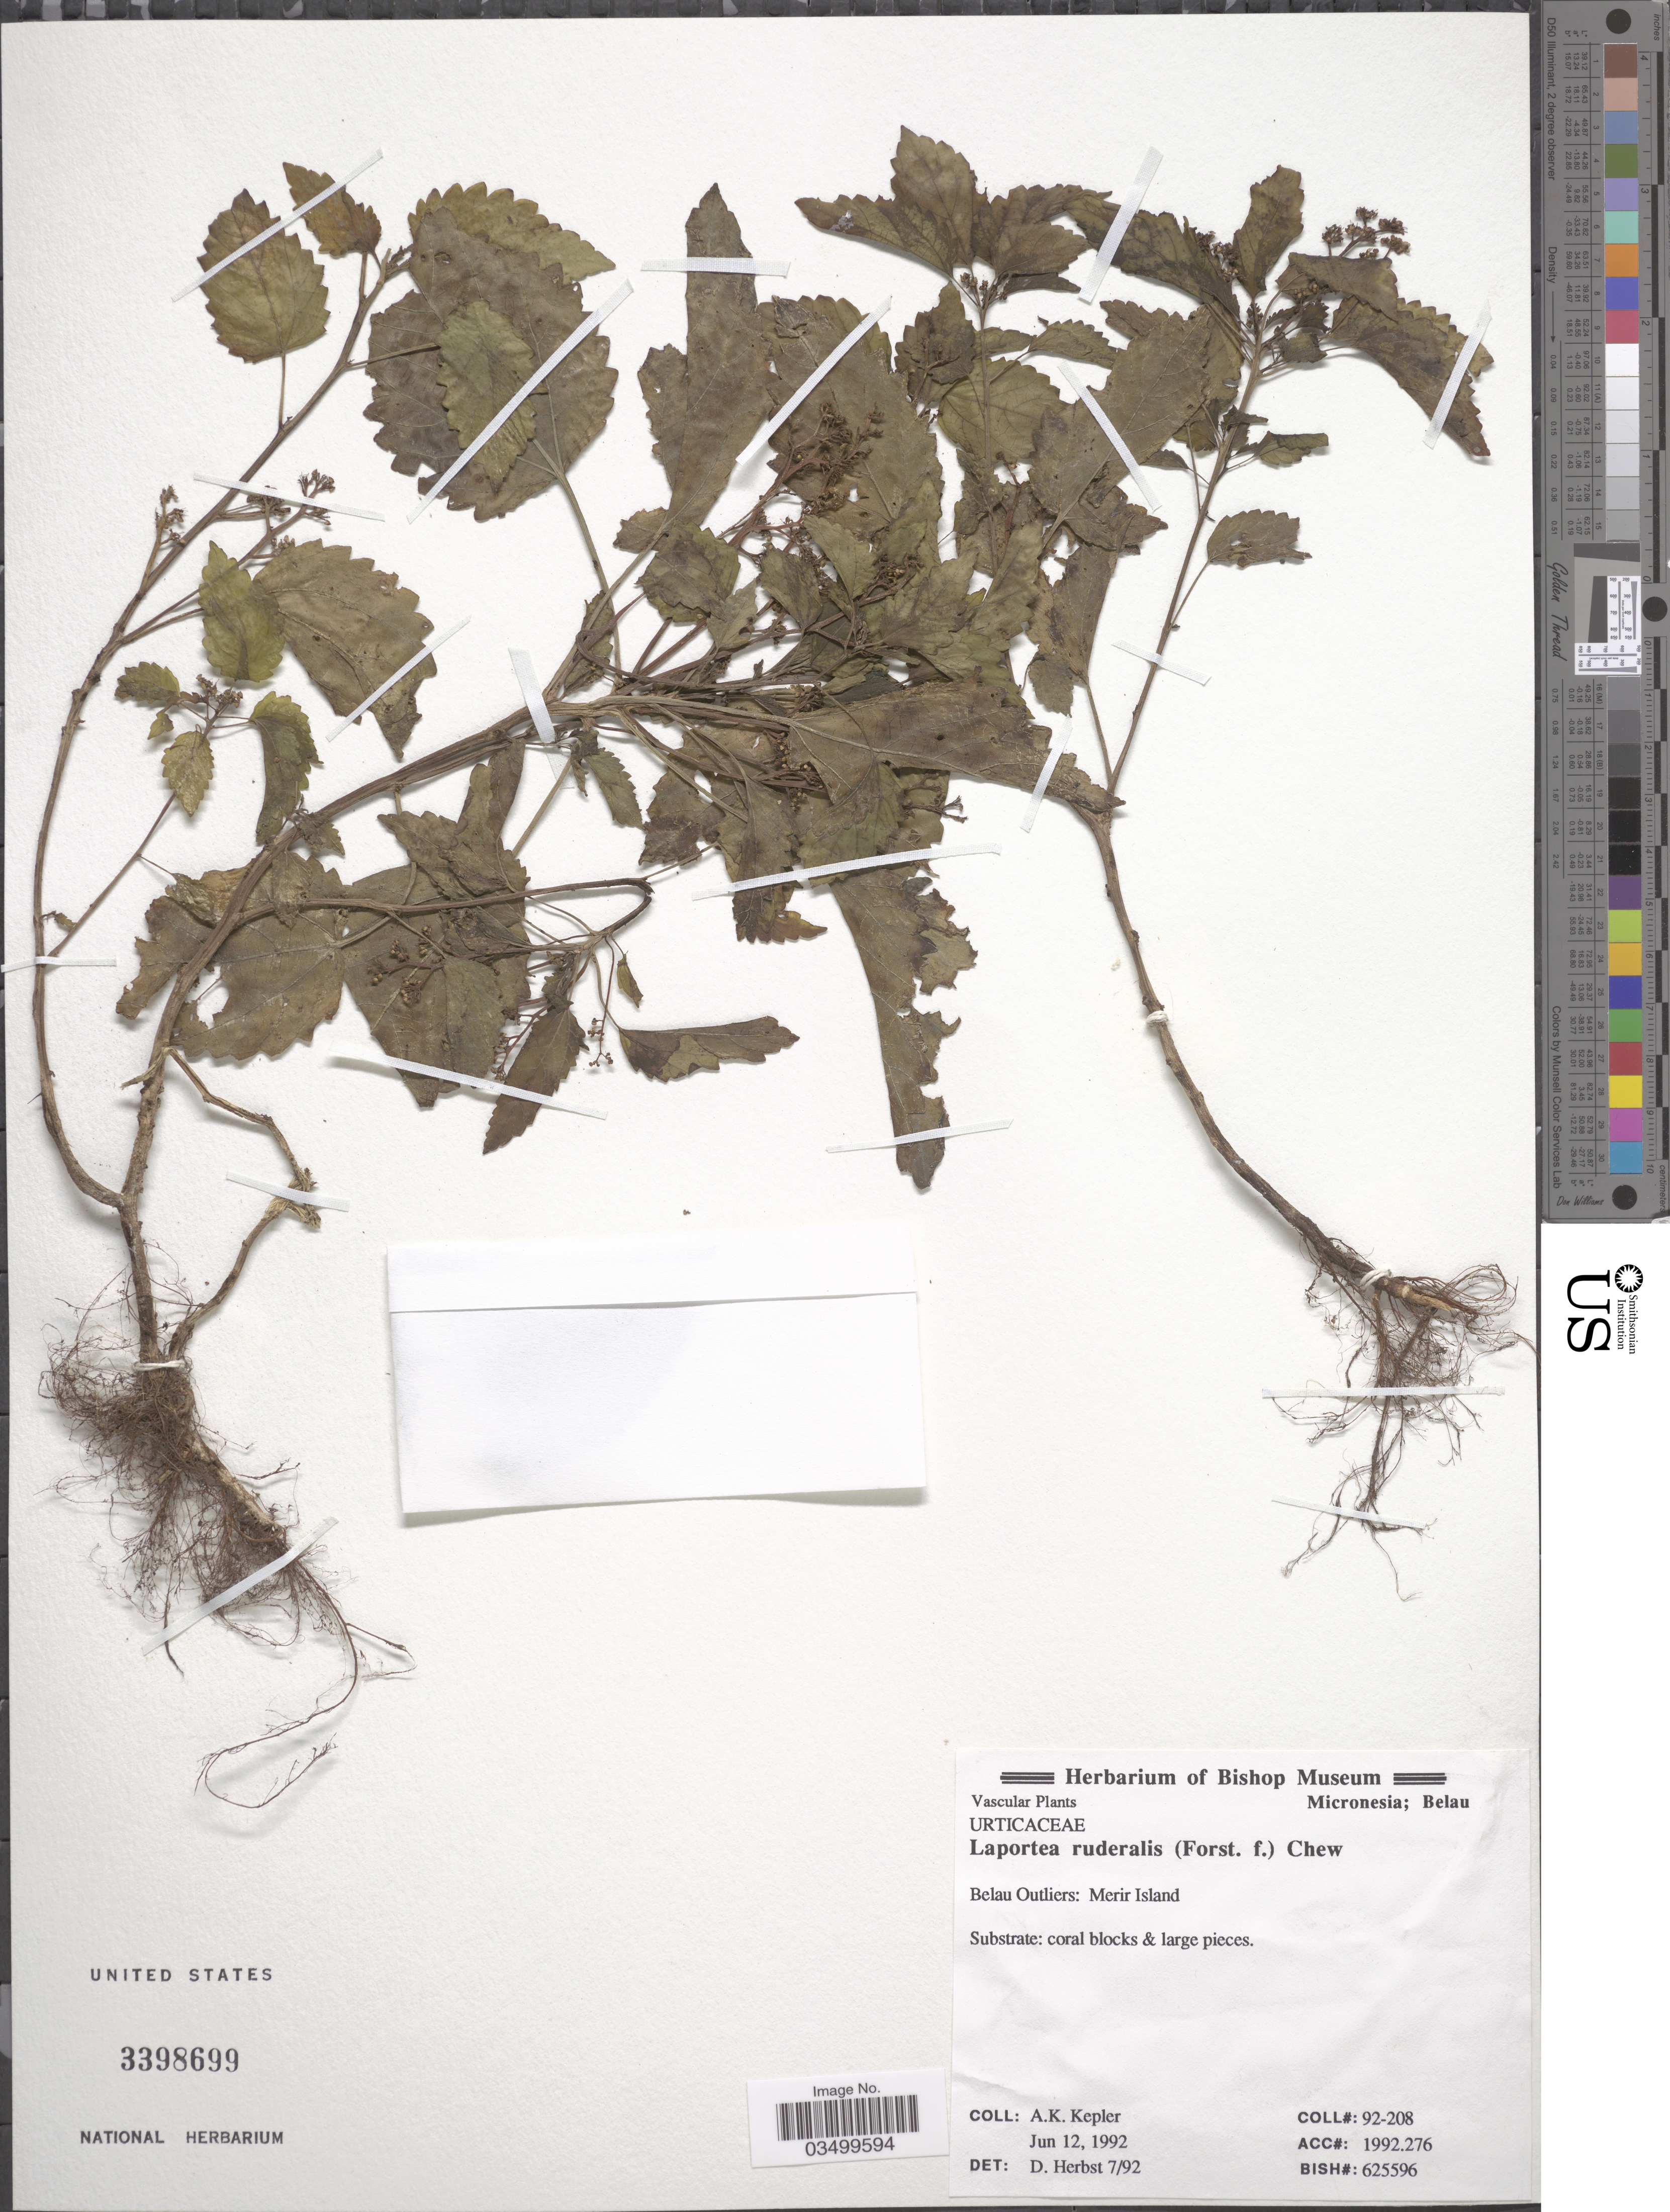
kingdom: Plantae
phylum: Tracheophyta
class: Magnoliopsida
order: Rosales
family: Urticaceae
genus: Laportea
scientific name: Laportea ruderalis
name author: (G. Forst.) Chew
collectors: A. K. Kepler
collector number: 92-208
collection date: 1992-06-12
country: Palau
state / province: Belau Outliers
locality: Merir Island.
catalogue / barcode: US 3398699